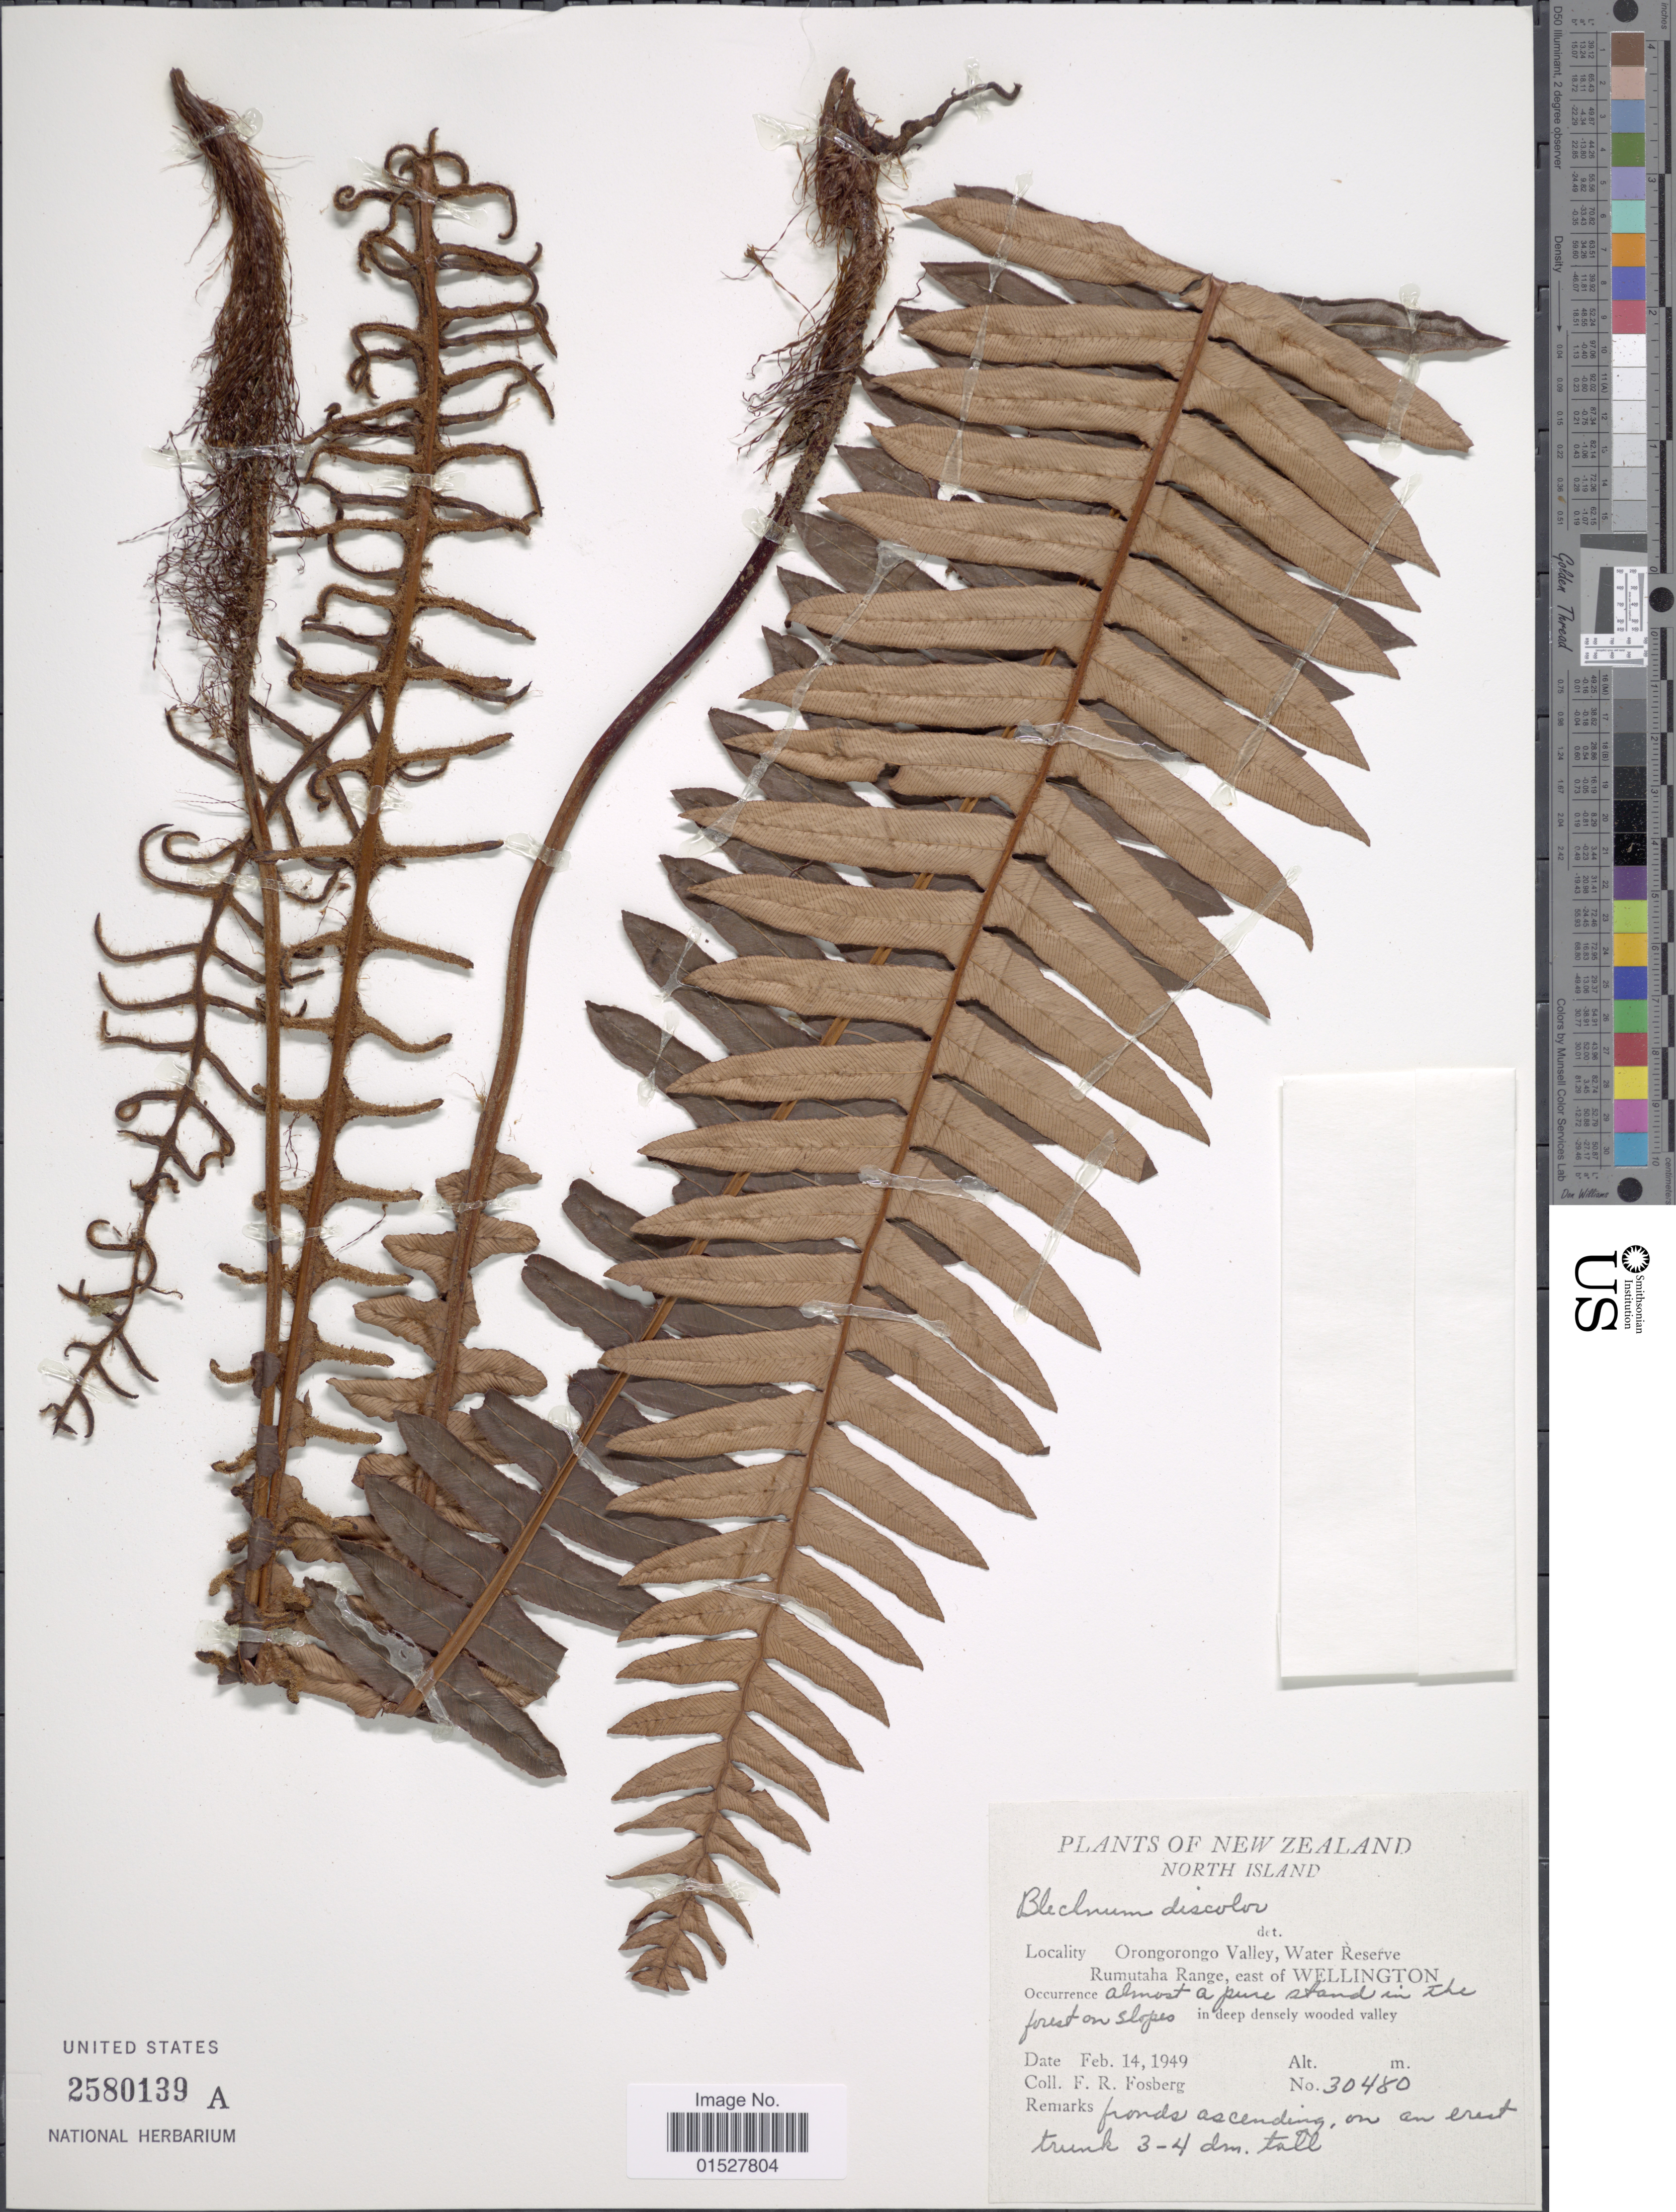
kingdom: Plantae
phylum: Tracheophyta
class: Polypodiopsida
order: Polypodiales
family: Blechnaceae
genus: Blechnum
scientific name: Blechnum discolor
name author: (G. Forst.) Keyserl.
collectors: F. R. Fosberg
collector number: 30480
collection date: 1949-02-14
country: New Zealand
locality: North Island, Orongorongo Valley, Water Reserve Rumutaha Range, east of Wellington, almost a pure stand in the forest on slopes.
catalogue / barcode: US 2580139A